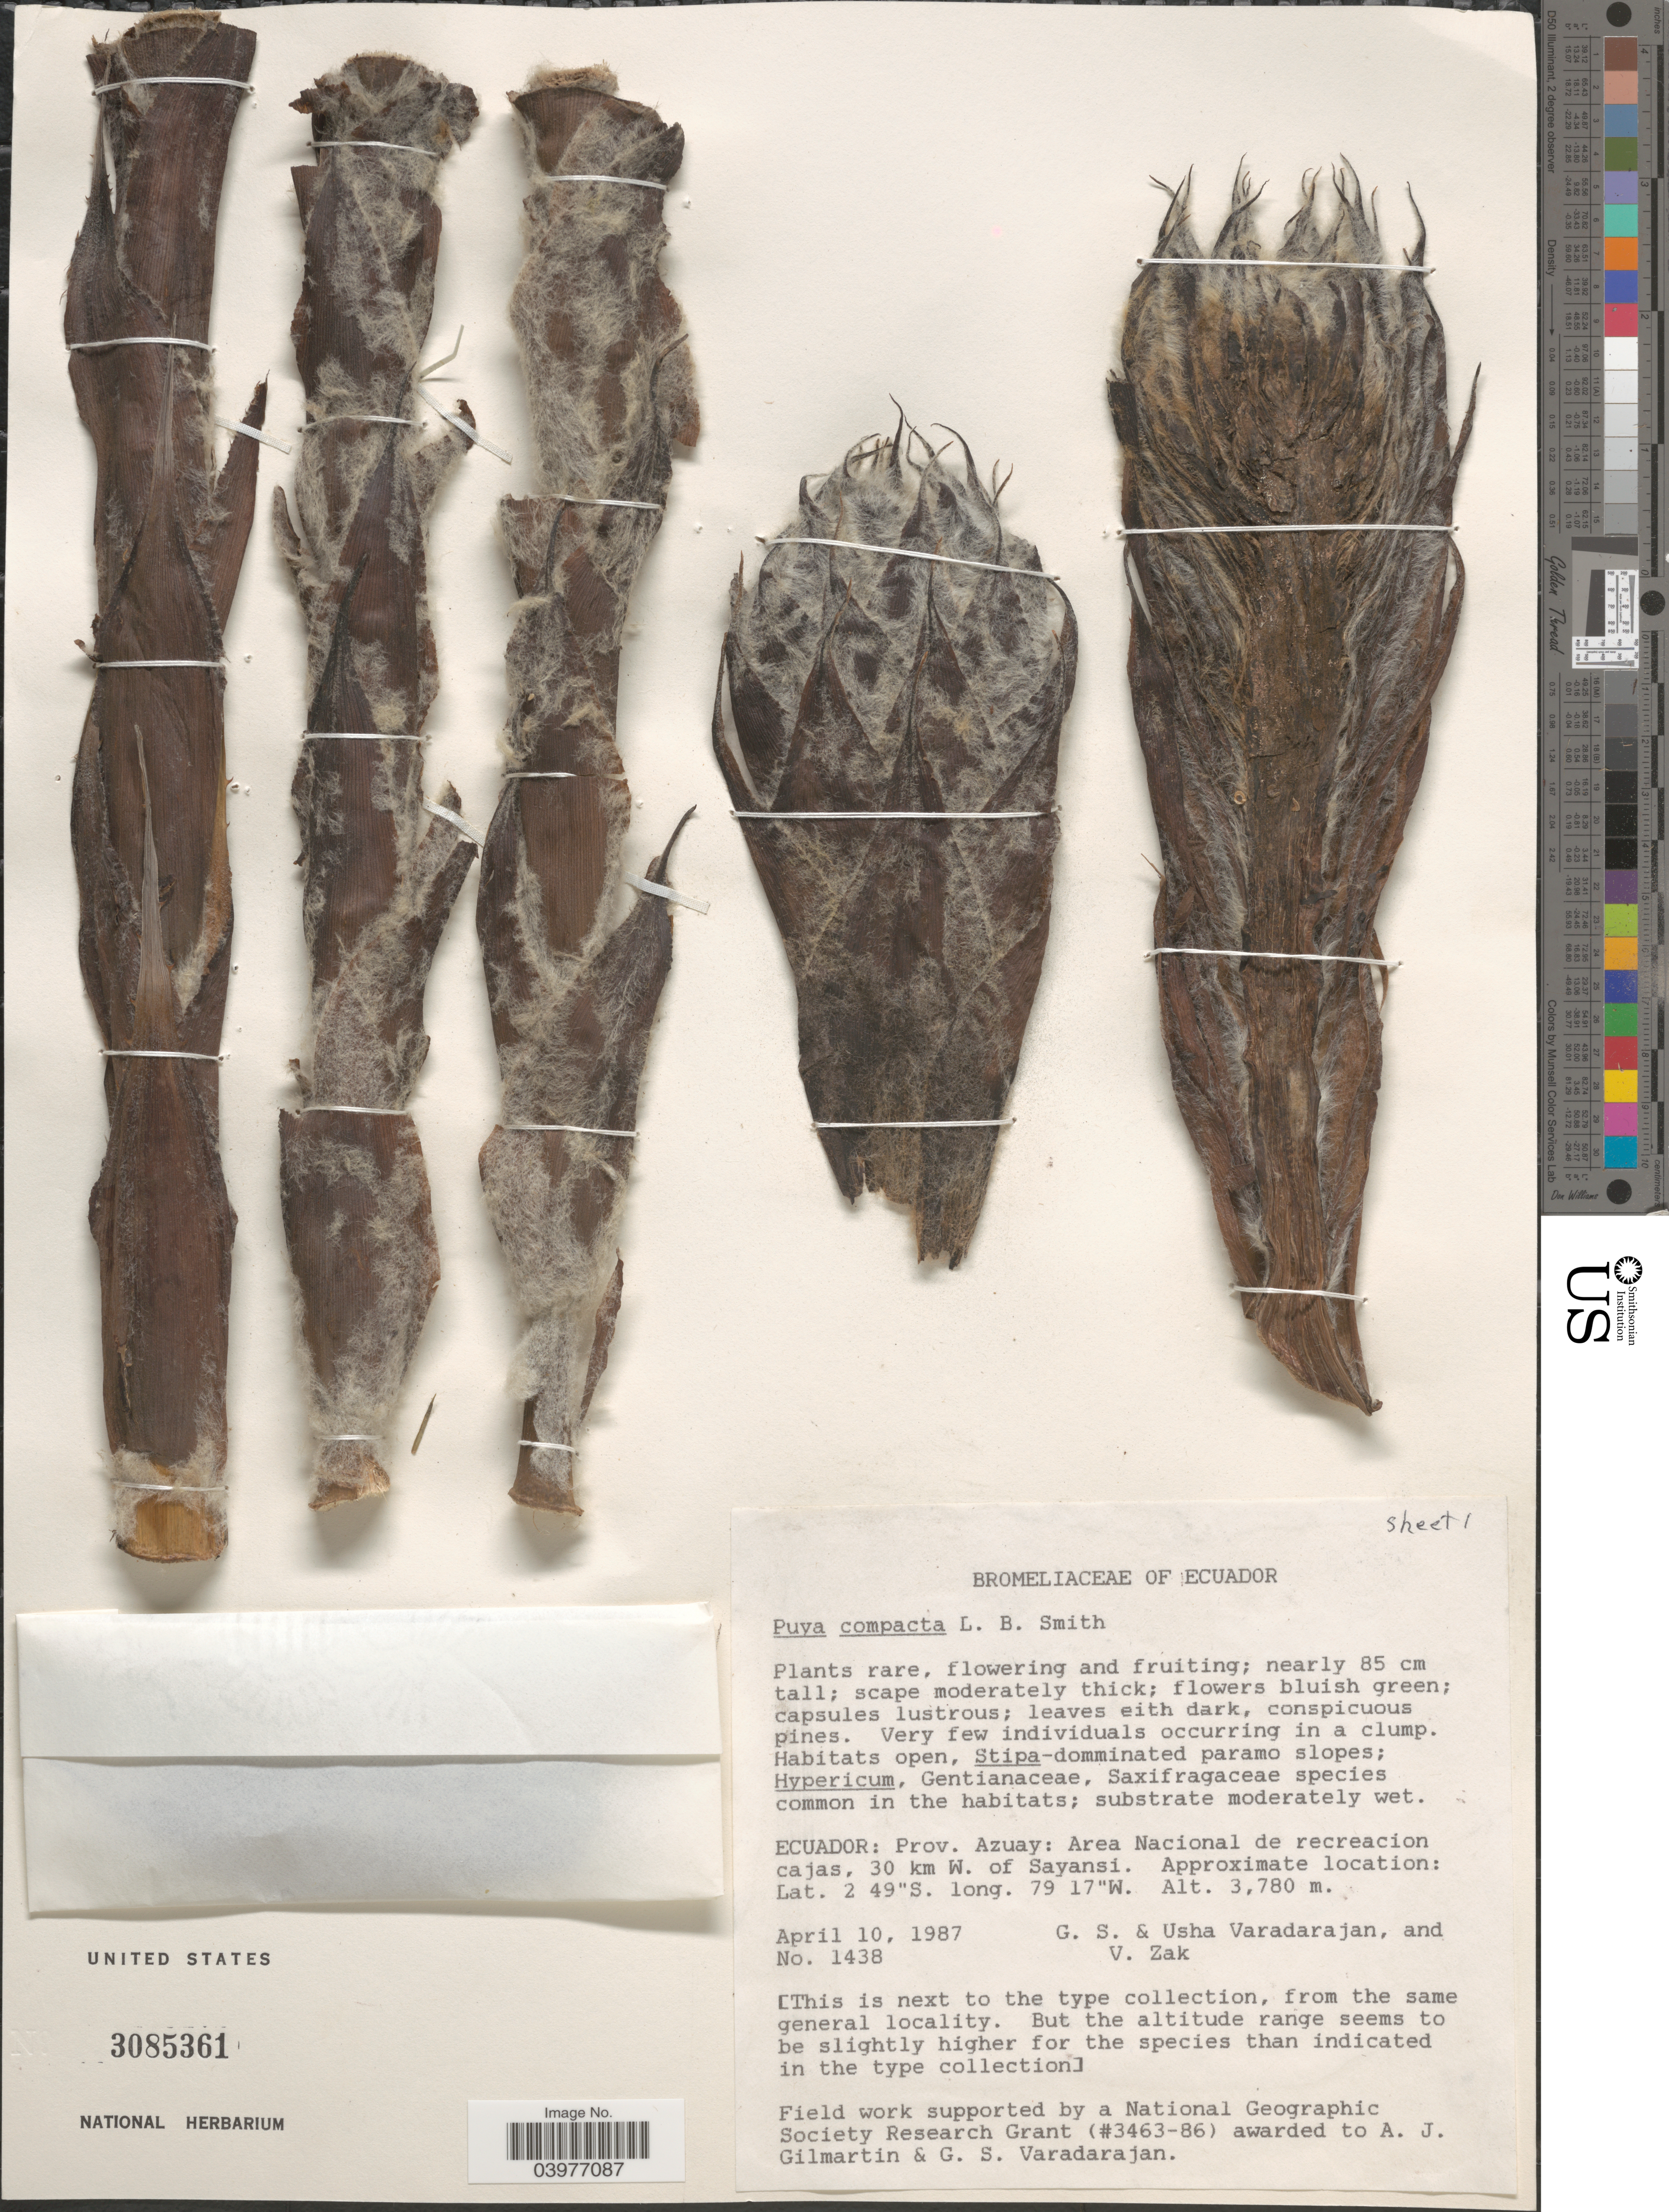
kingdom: Plantae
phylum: Tracheophyta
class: Liliopsida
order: Poales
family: Bromeliaceae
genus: Puya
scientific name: Puya compacta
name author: L.B. Sm.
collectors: G. S. Varadarajan, U. Varadarajan & V. Zak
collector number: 1438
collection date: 1987-04-10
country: Ecuador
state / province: Azuay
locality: Area Nacional de recreacion cajas, 30 km W. of Sayansi.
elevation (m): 3780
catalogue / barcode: US 3085361